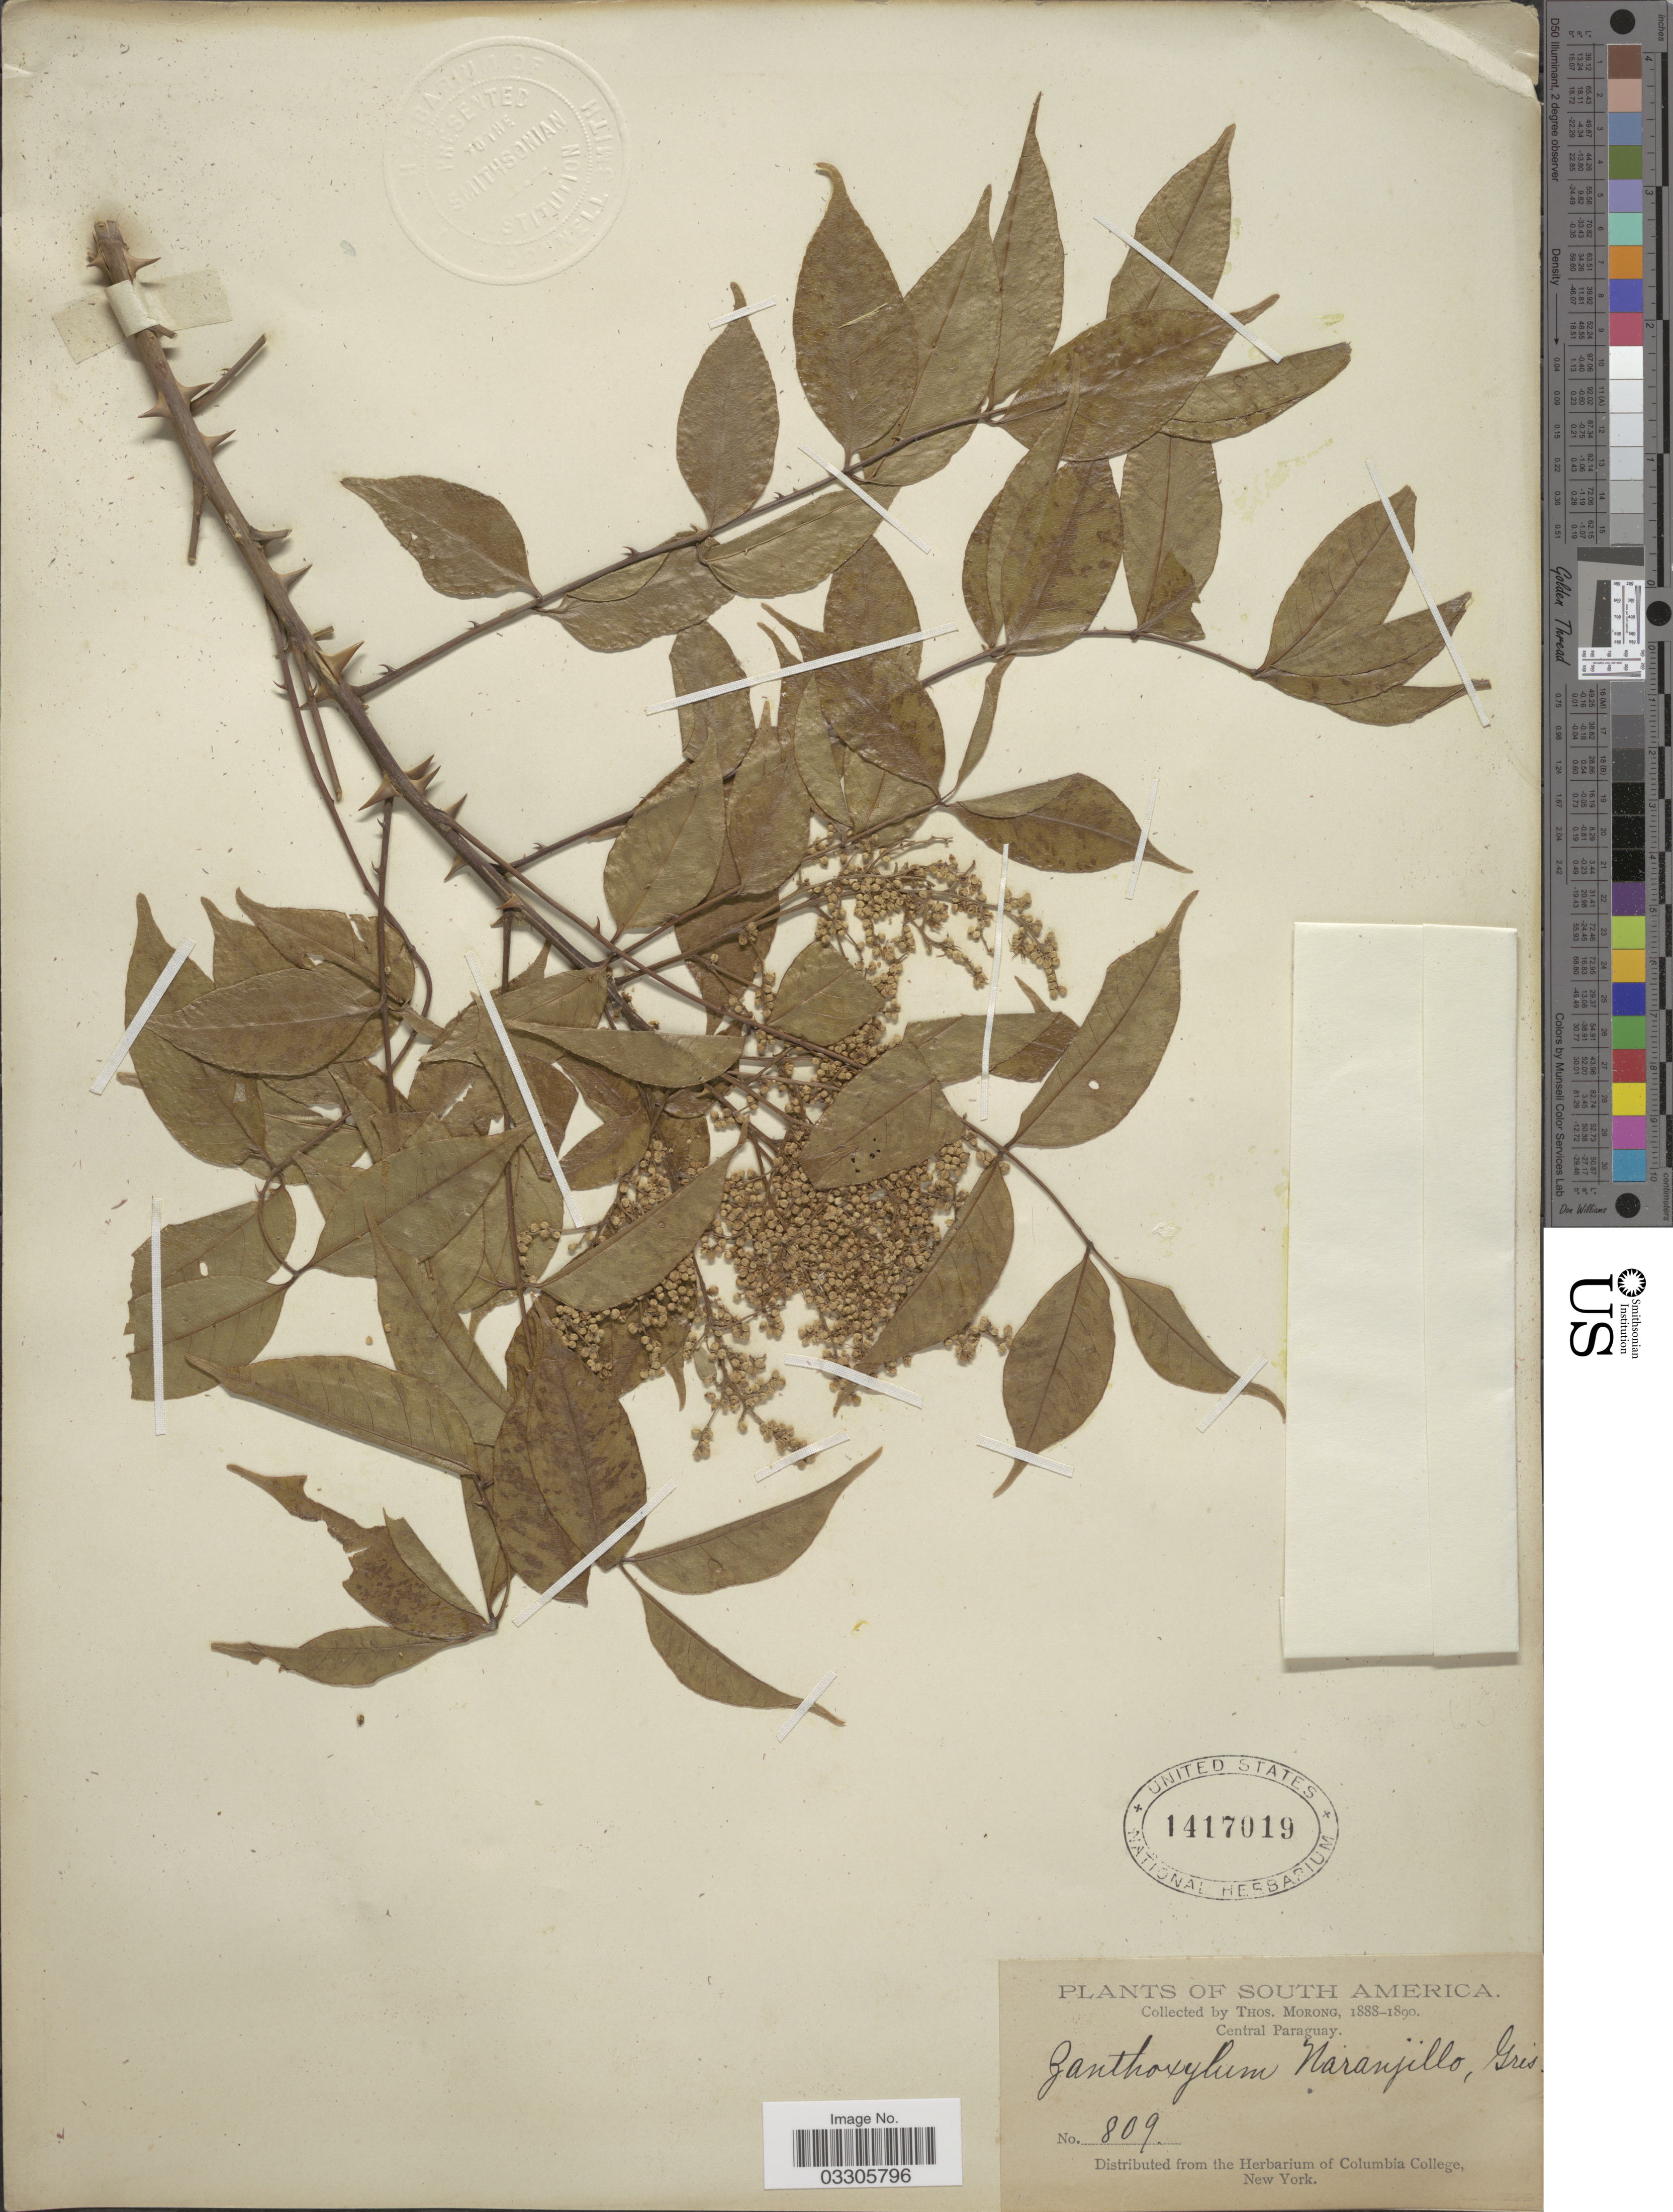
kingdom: Plantae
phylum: Tracheophyta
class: Magnoliopsida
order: Sapindales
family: Rutaceae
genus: Zanthoxylum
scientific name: Zanthoxylum naranjillo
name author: Griseb.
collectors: ex herb. T. Morong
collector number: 809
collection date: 1888/1890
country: Paraguay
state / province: Central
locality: Central Paraguay.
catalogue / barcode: US 1417019